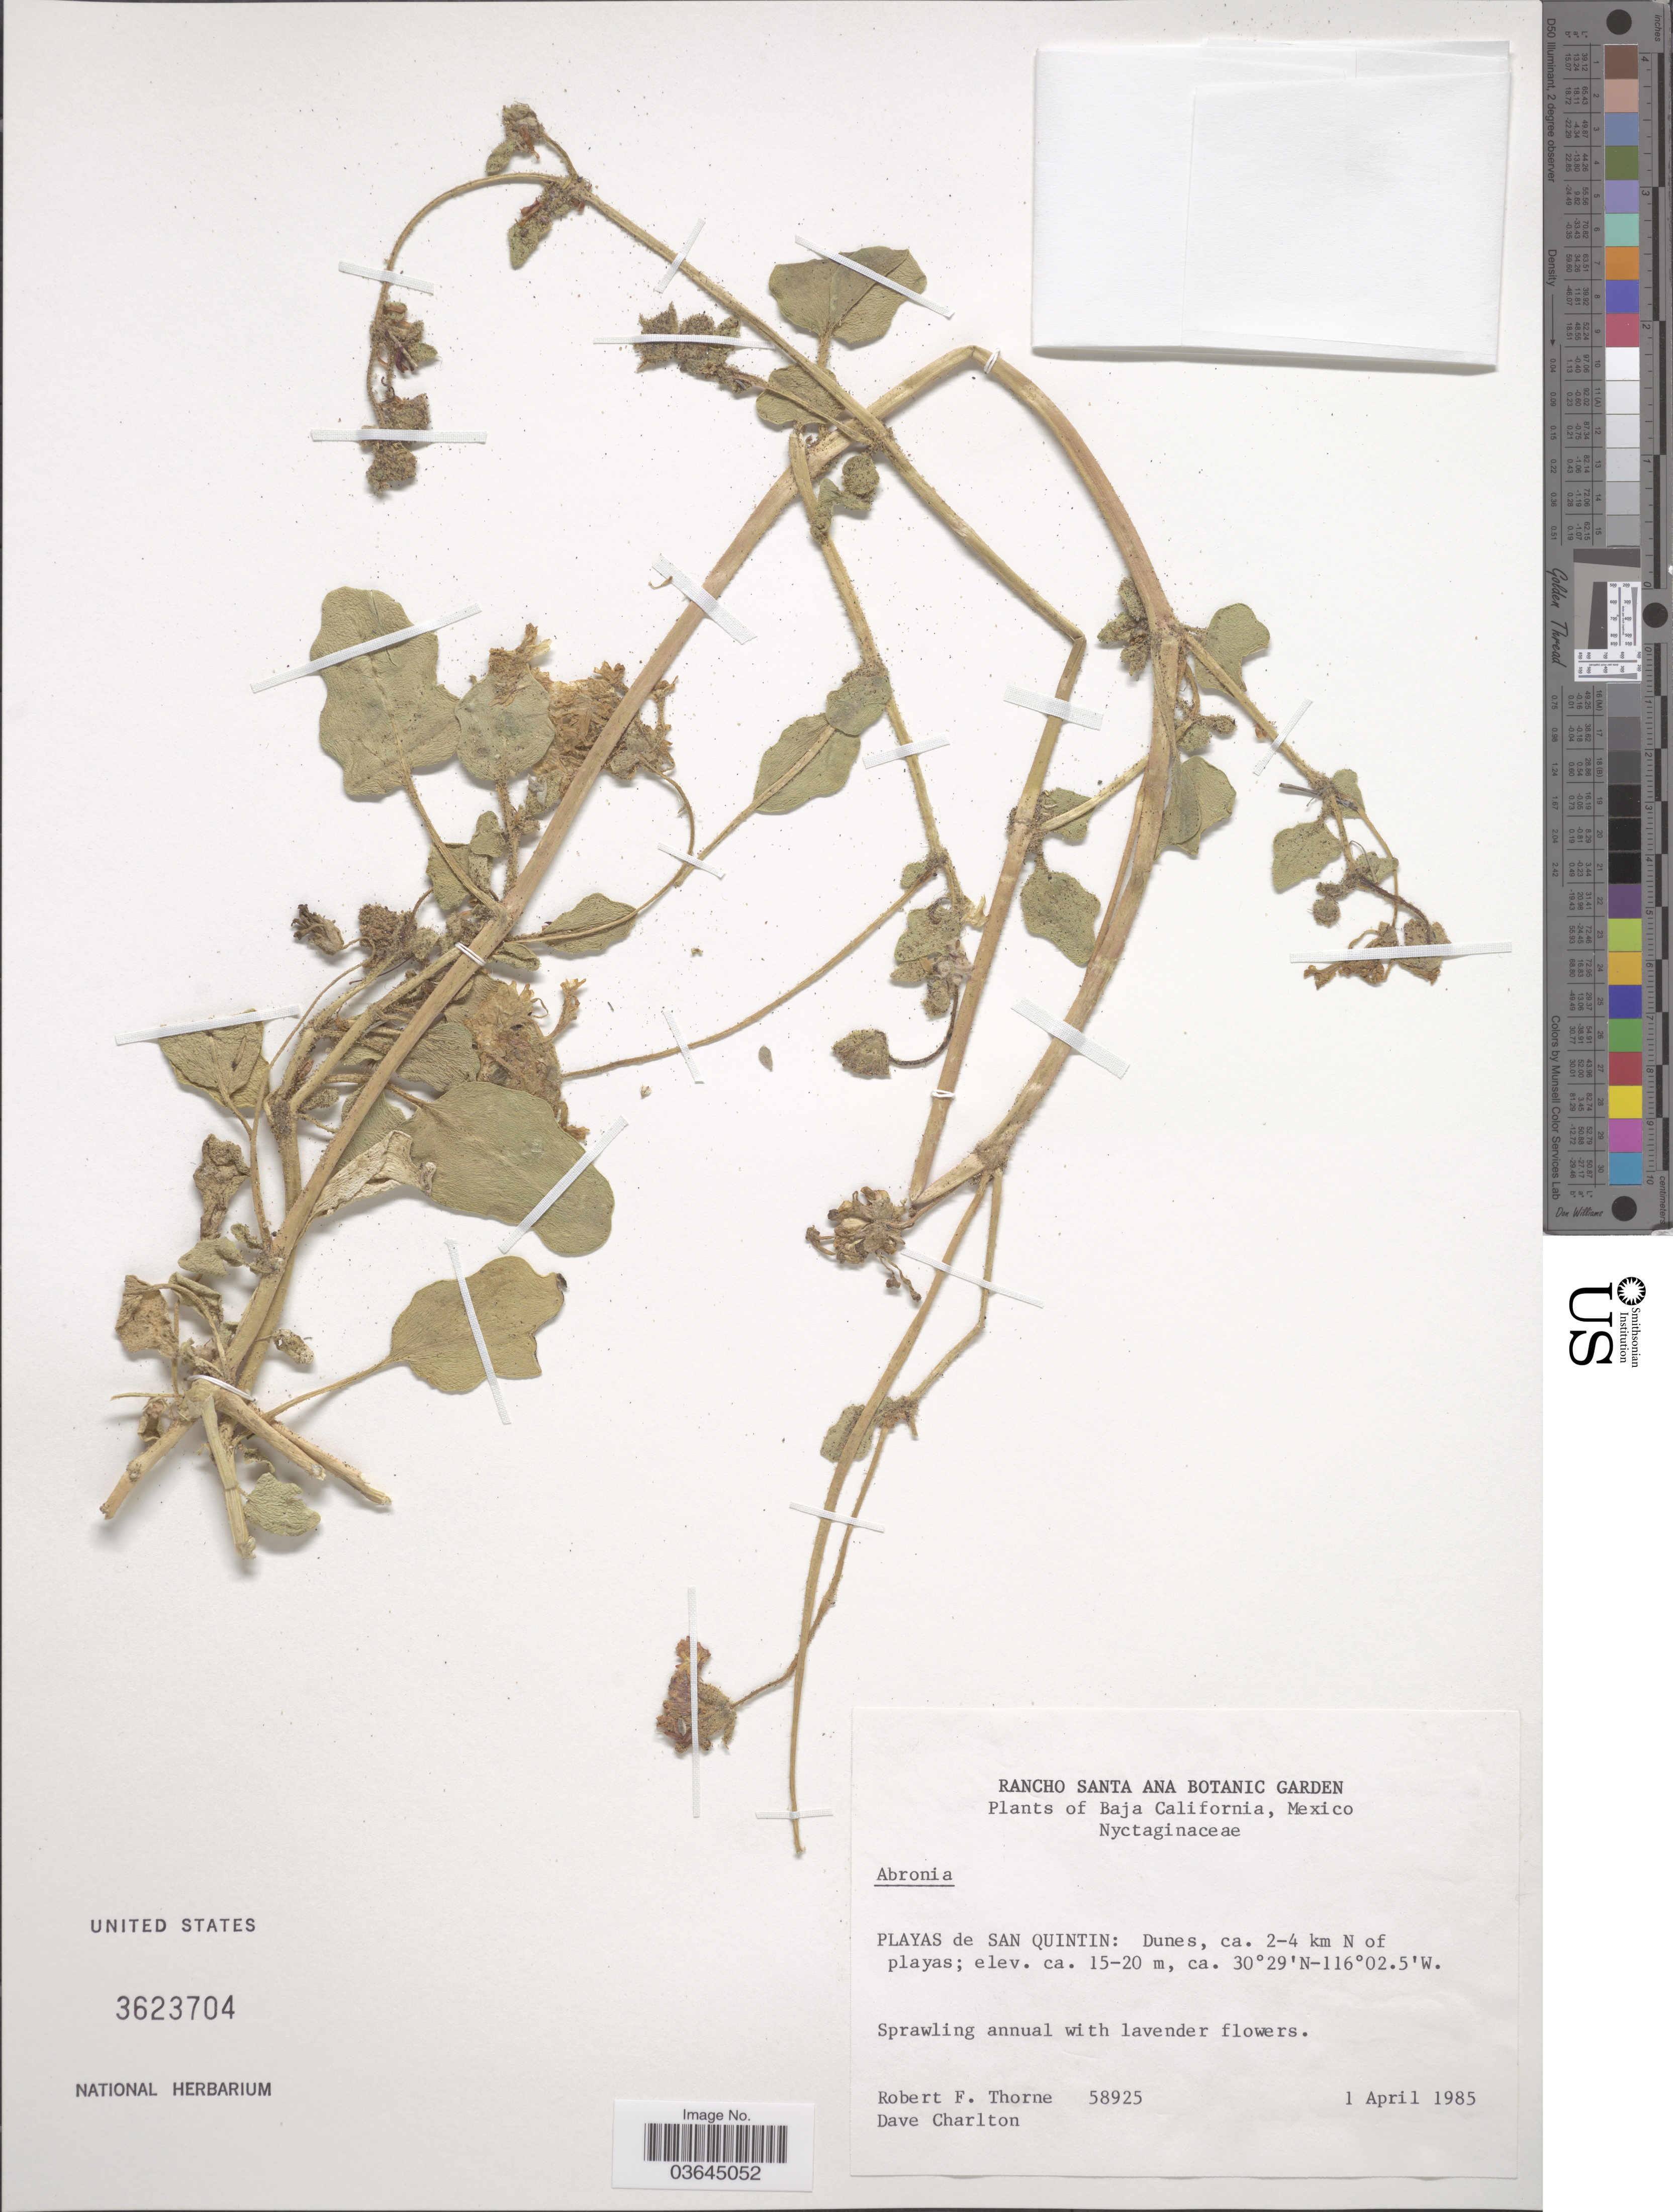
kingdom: Plantae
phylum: Tracheophyta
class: Magnoliopsida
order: Caryophyllales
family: Nyctaginaceae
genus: Abronia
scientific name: Abronia sp.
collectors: R. F. Thorne & D. Charlton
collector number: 58925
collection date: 1985-04-01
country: Mexico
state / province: Baja California Norte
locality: Playas de San Quintin: Dunes, ca. 2-4 km N of playas.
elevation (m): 15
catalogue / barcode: US 3623704